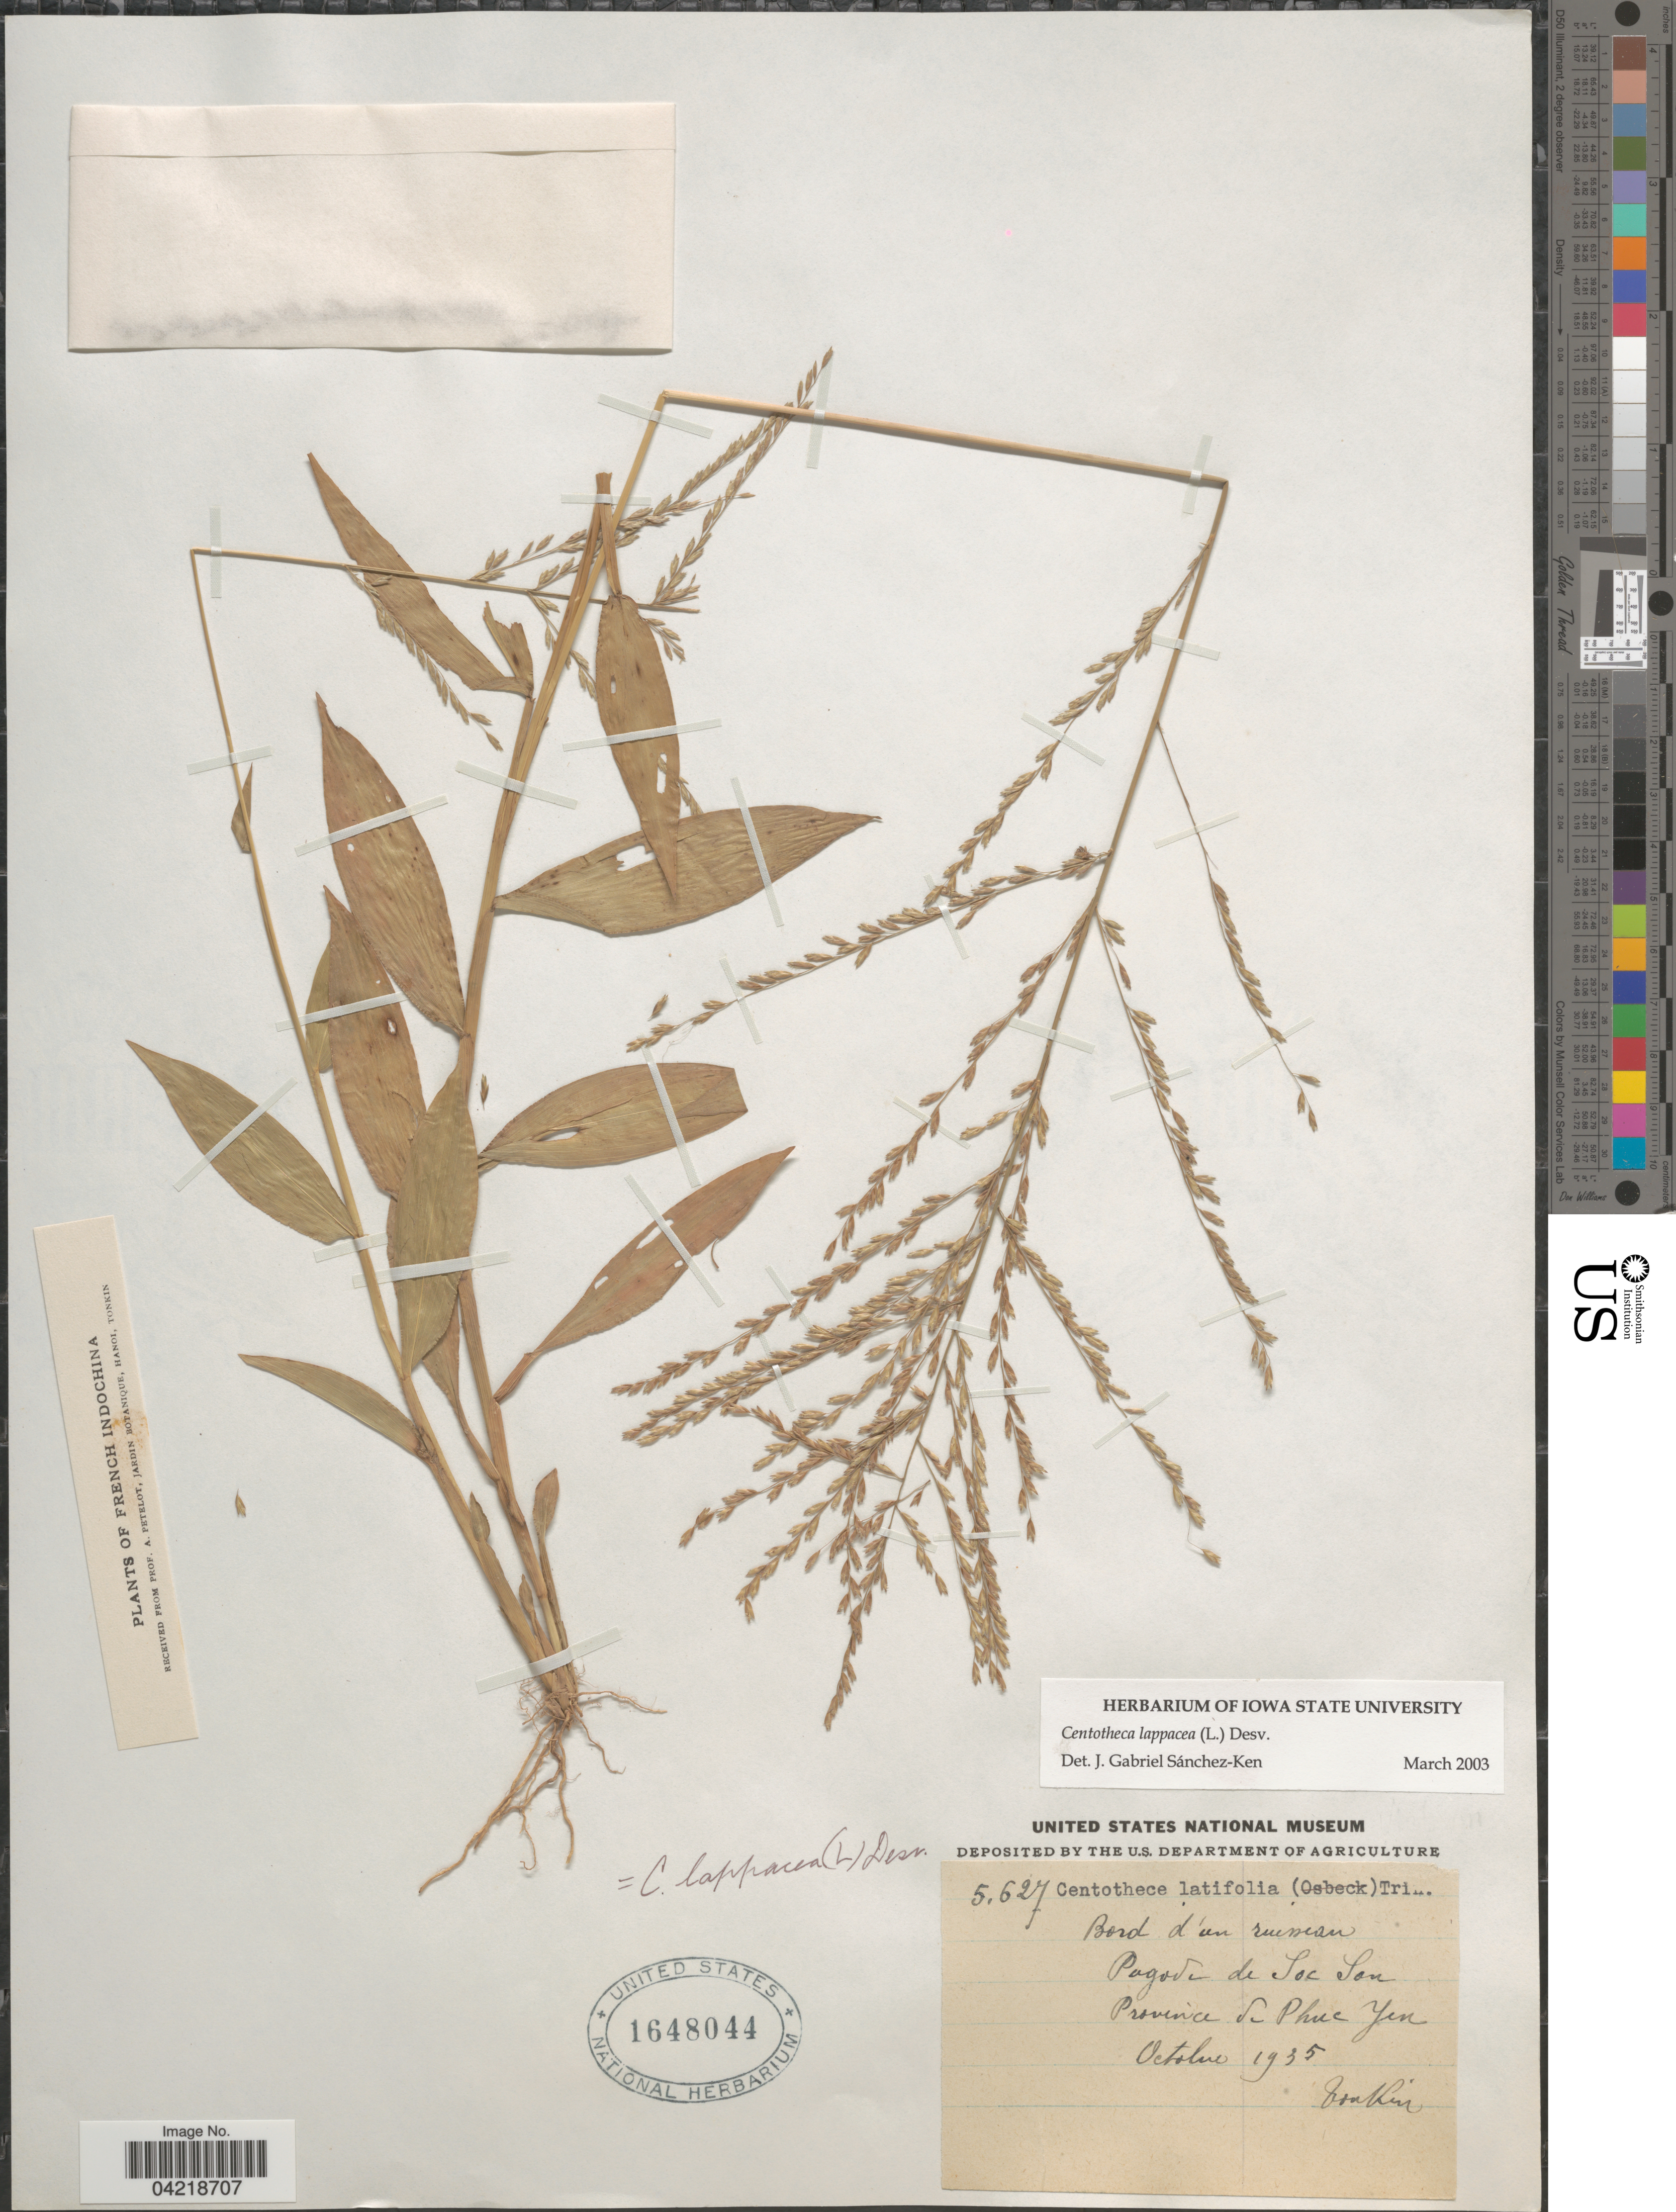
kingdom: Plantae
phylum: Tracheophyta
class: Liliopsida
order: Poales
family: Poaceae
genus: Centotheca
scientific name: Centotheca lappacea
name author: (L.) Desv.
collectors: P. A. Pételot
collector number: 5627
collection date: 1935-10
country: Vietnam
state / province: Phu Yen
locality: Pagode de Soc Son.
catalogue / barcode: US 1648044